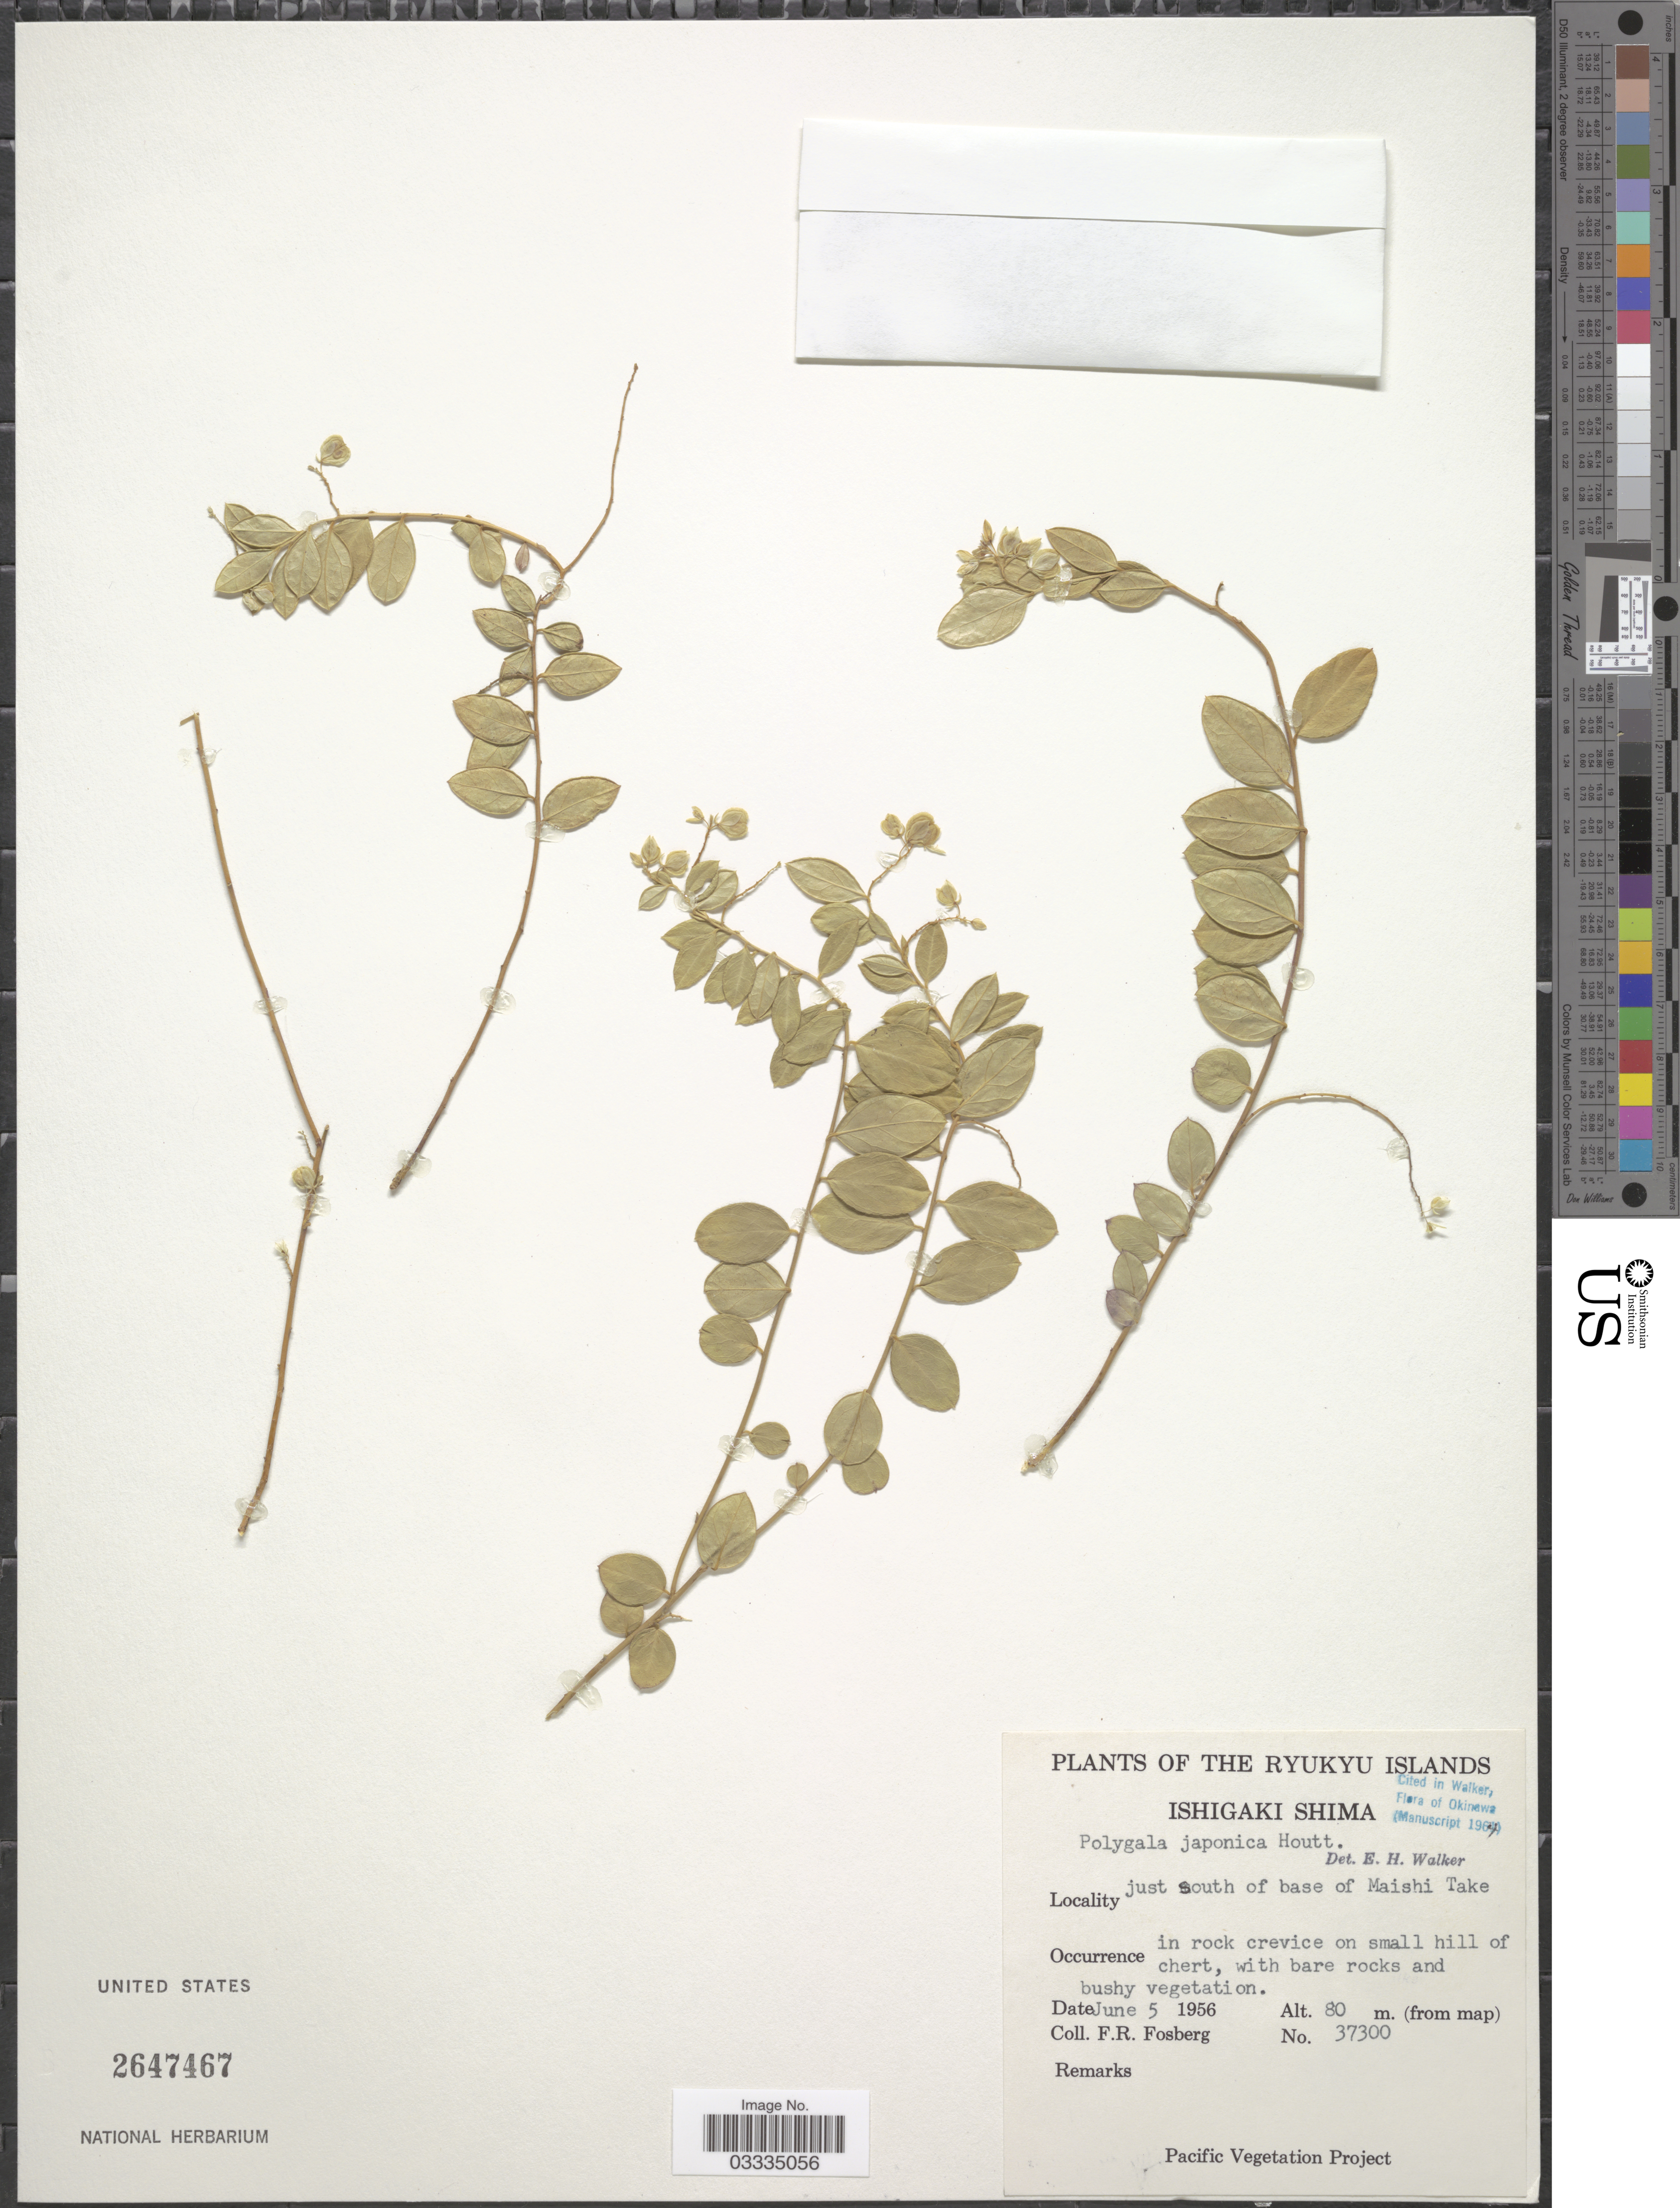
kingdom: Plantae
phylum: Tracheophyta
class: Magnoliopsida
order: Fabales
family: Polygalaceae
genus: Polygala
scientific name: Polygala japonica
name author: Houtt.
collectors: F. R. Fosberg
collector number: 37300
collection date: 1956-06-05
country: Japan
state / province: Okinawa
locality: Ryukyu Islands. Ishigaki Shima. Just south of base of Maishi Take.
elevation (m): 80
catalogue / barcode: US 2647467